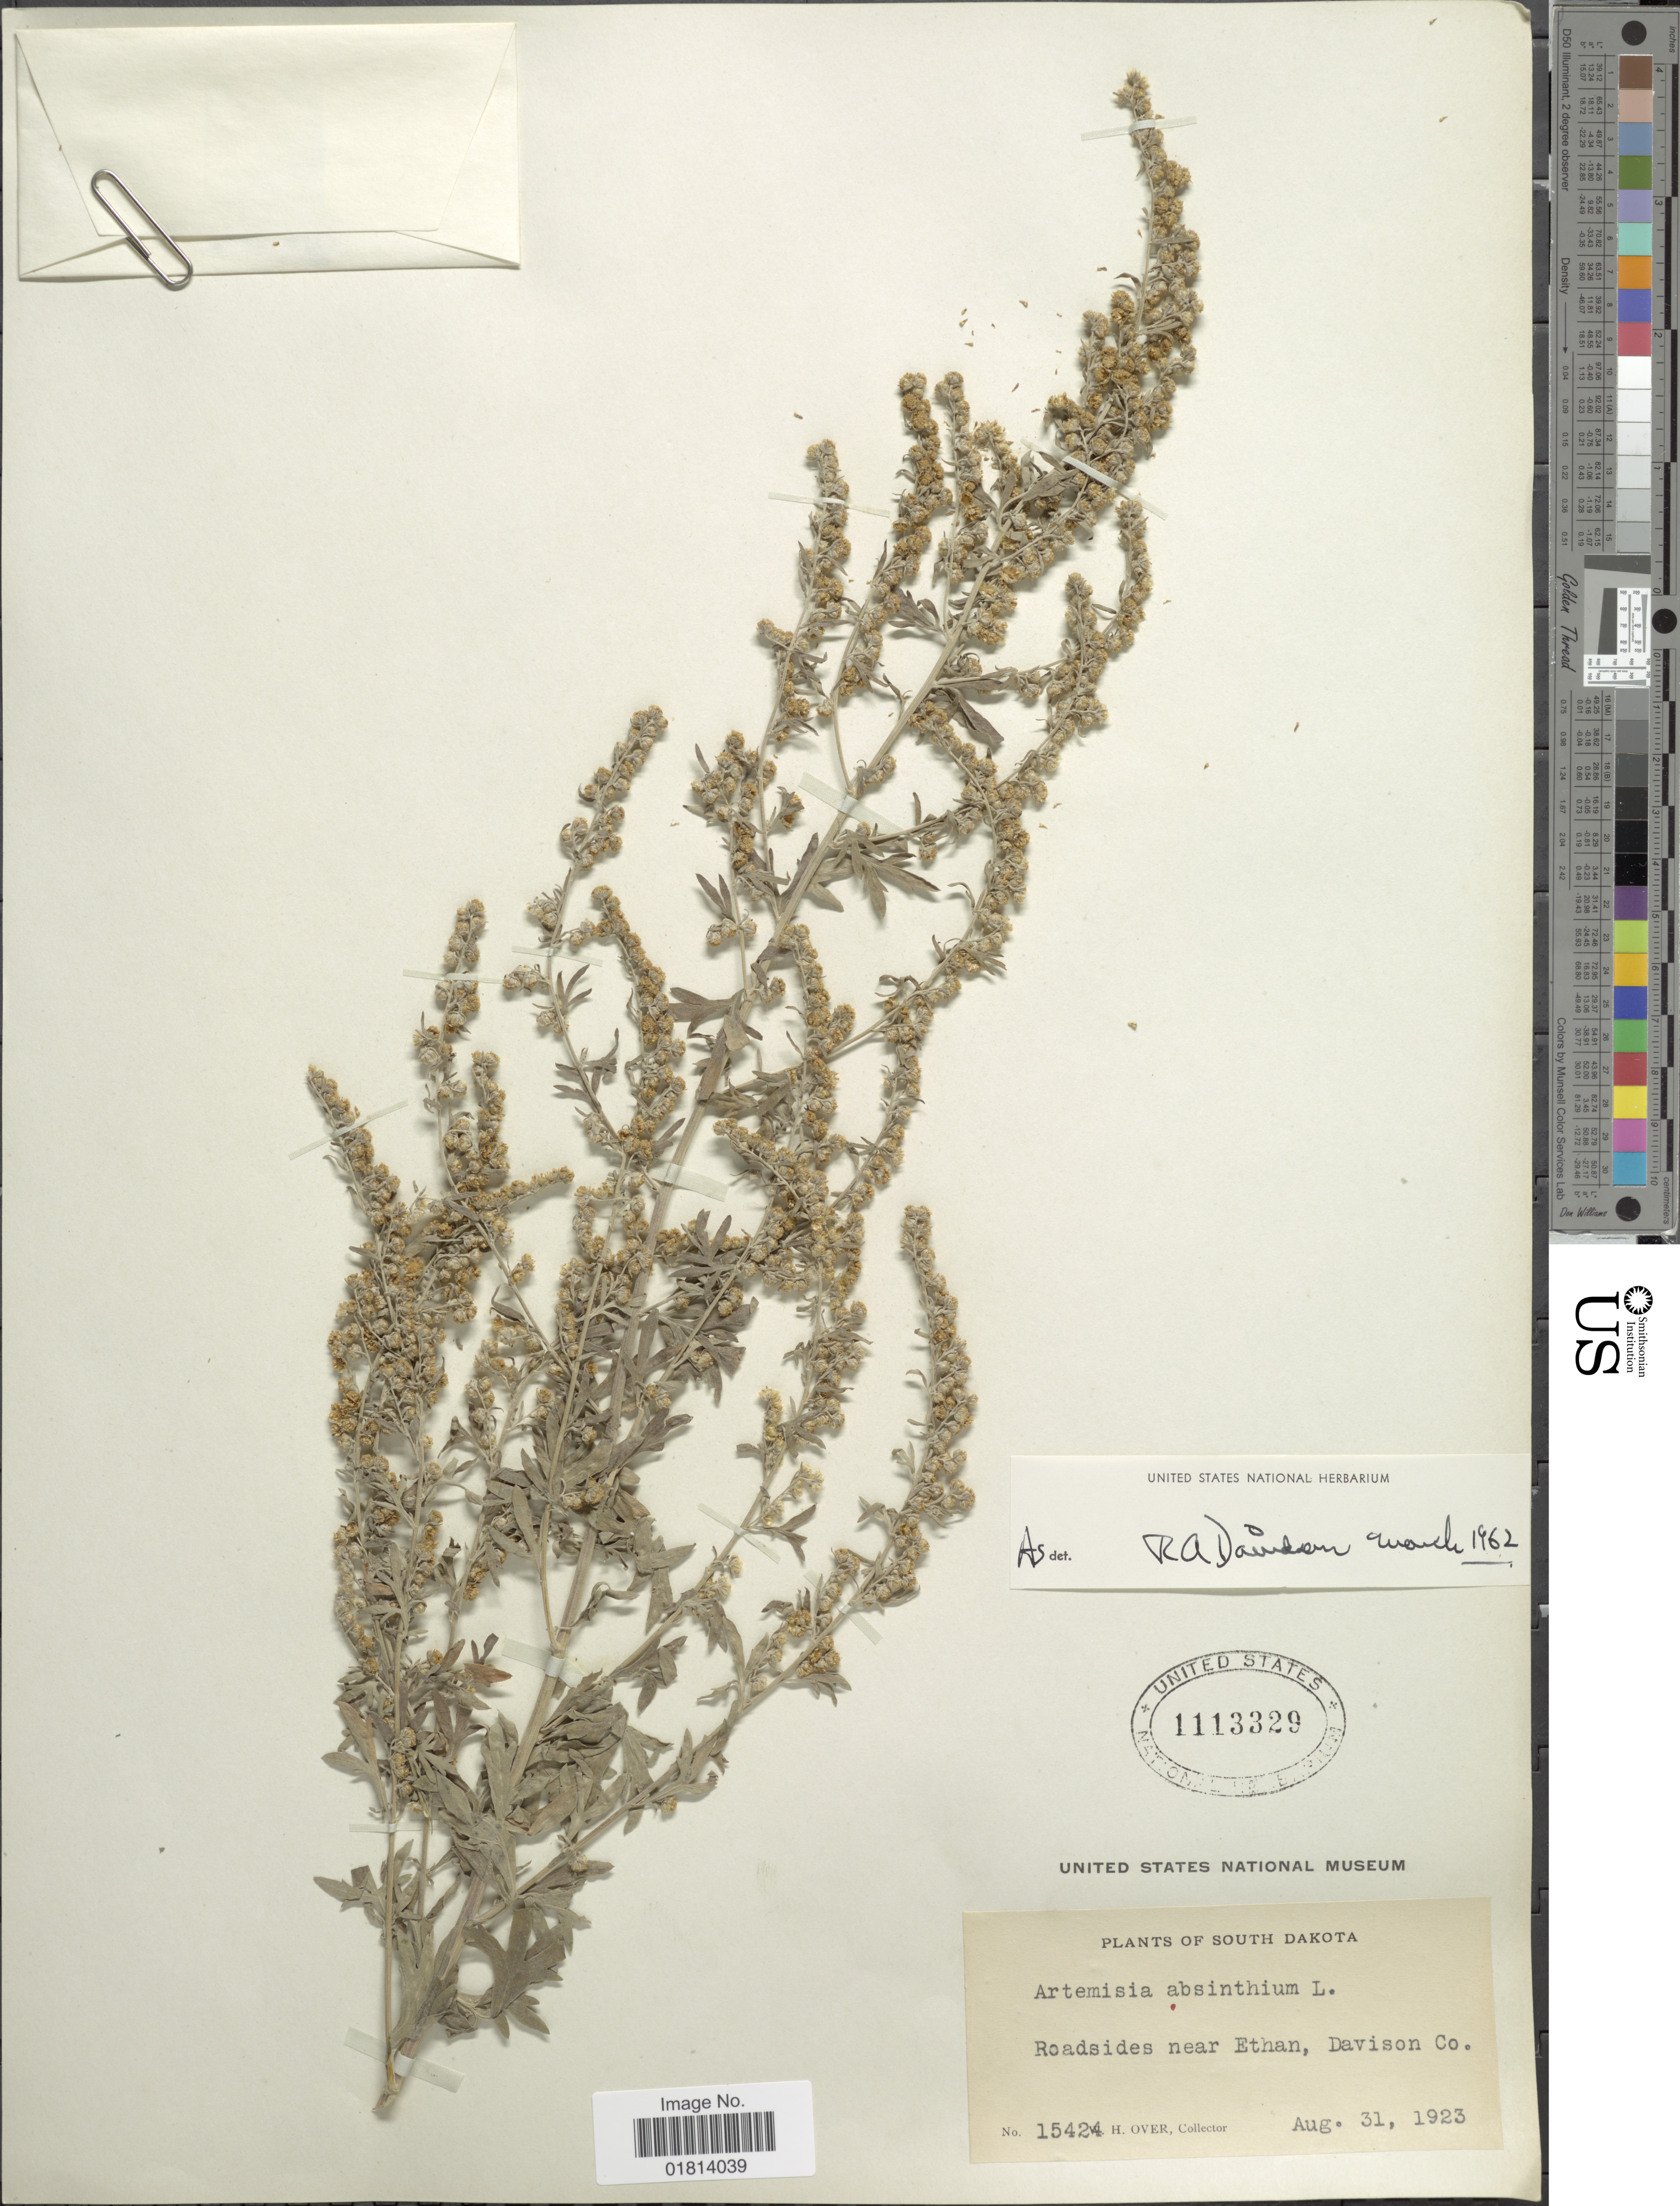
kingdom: Plantae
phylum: Tracheophyta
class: Magnoliopsida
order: Asterales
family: Asteraceae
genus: Artemisia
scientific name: Artemisia absinthium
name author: L.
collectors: H. Over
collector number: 15424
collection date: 1923-08-31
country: United States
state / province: South Dakota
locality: Roadsides near Ethan, Davison Co.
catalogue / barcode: US 1113329